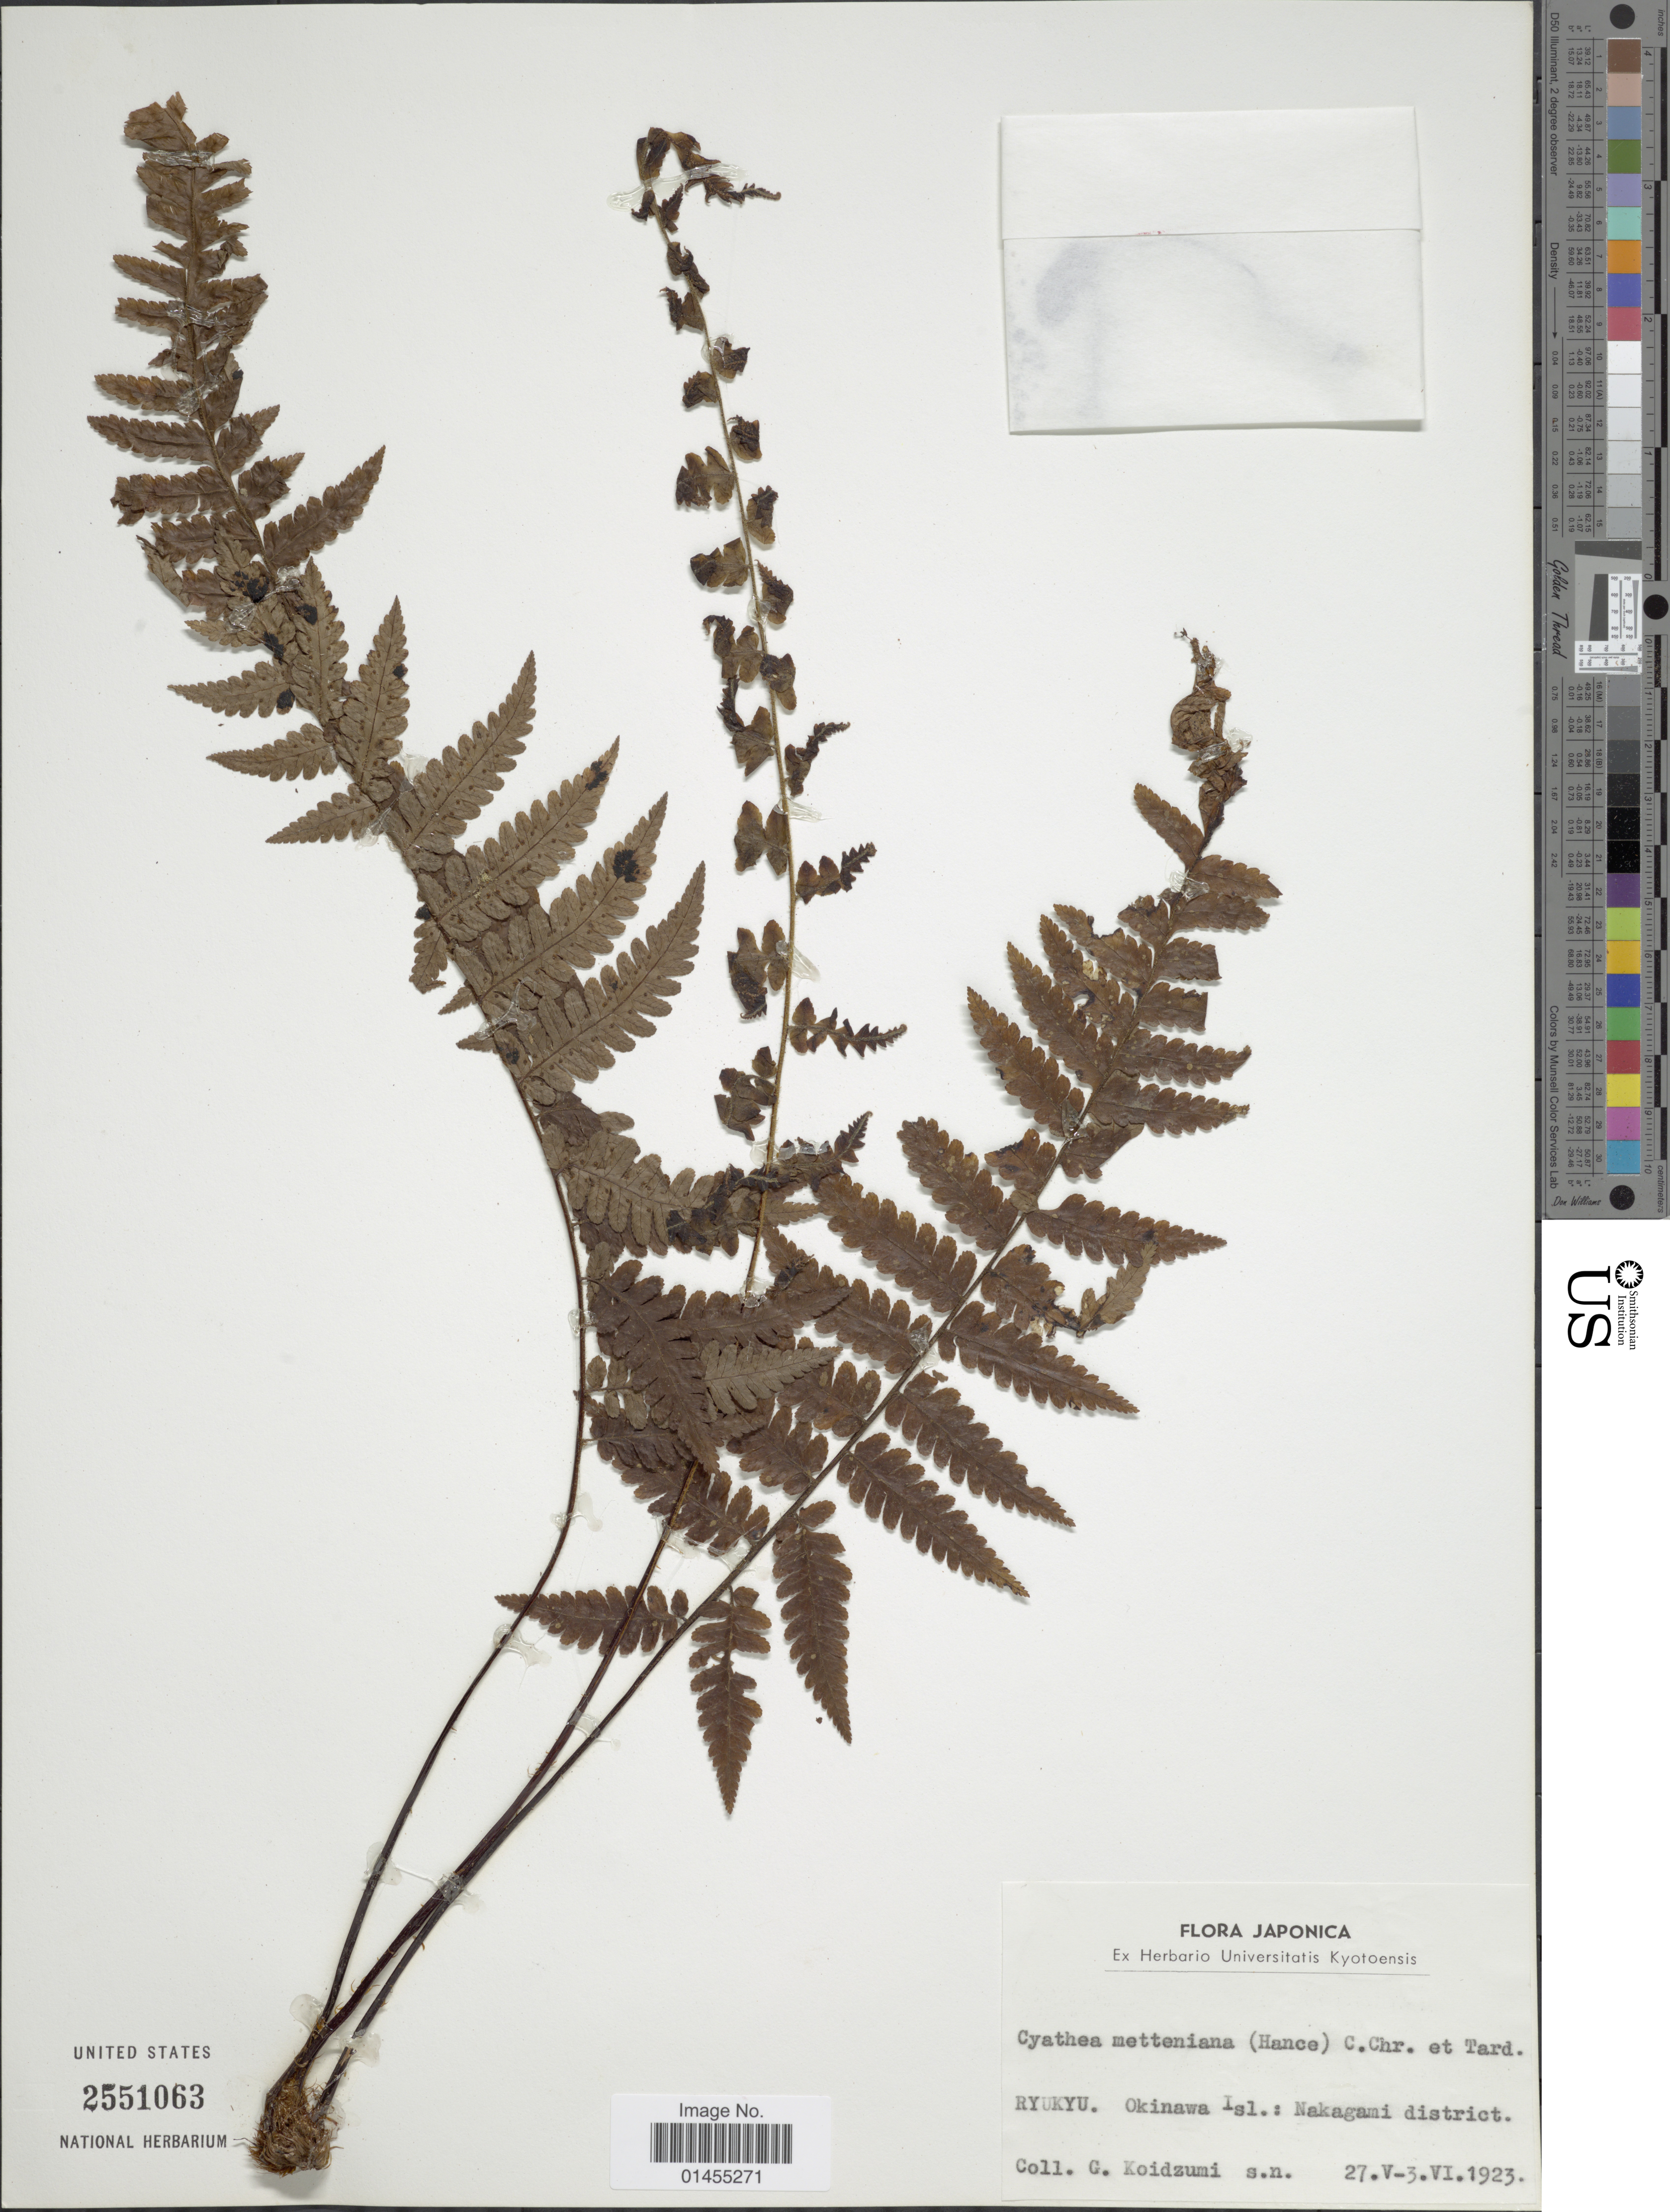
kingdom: Plantae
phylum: Tracheophyta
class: Polypodiopsida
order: Cyatheales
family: Cyatheaceae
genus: Alsophila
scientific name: Alsophila metteniana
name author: Hance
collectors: G. Koidzumi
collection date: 1923-05-27/1923-06-03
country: Japan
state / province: Okinawa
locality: Ryukyu, Okinawa Isl. Nakagami district.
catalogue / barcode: US 2551063